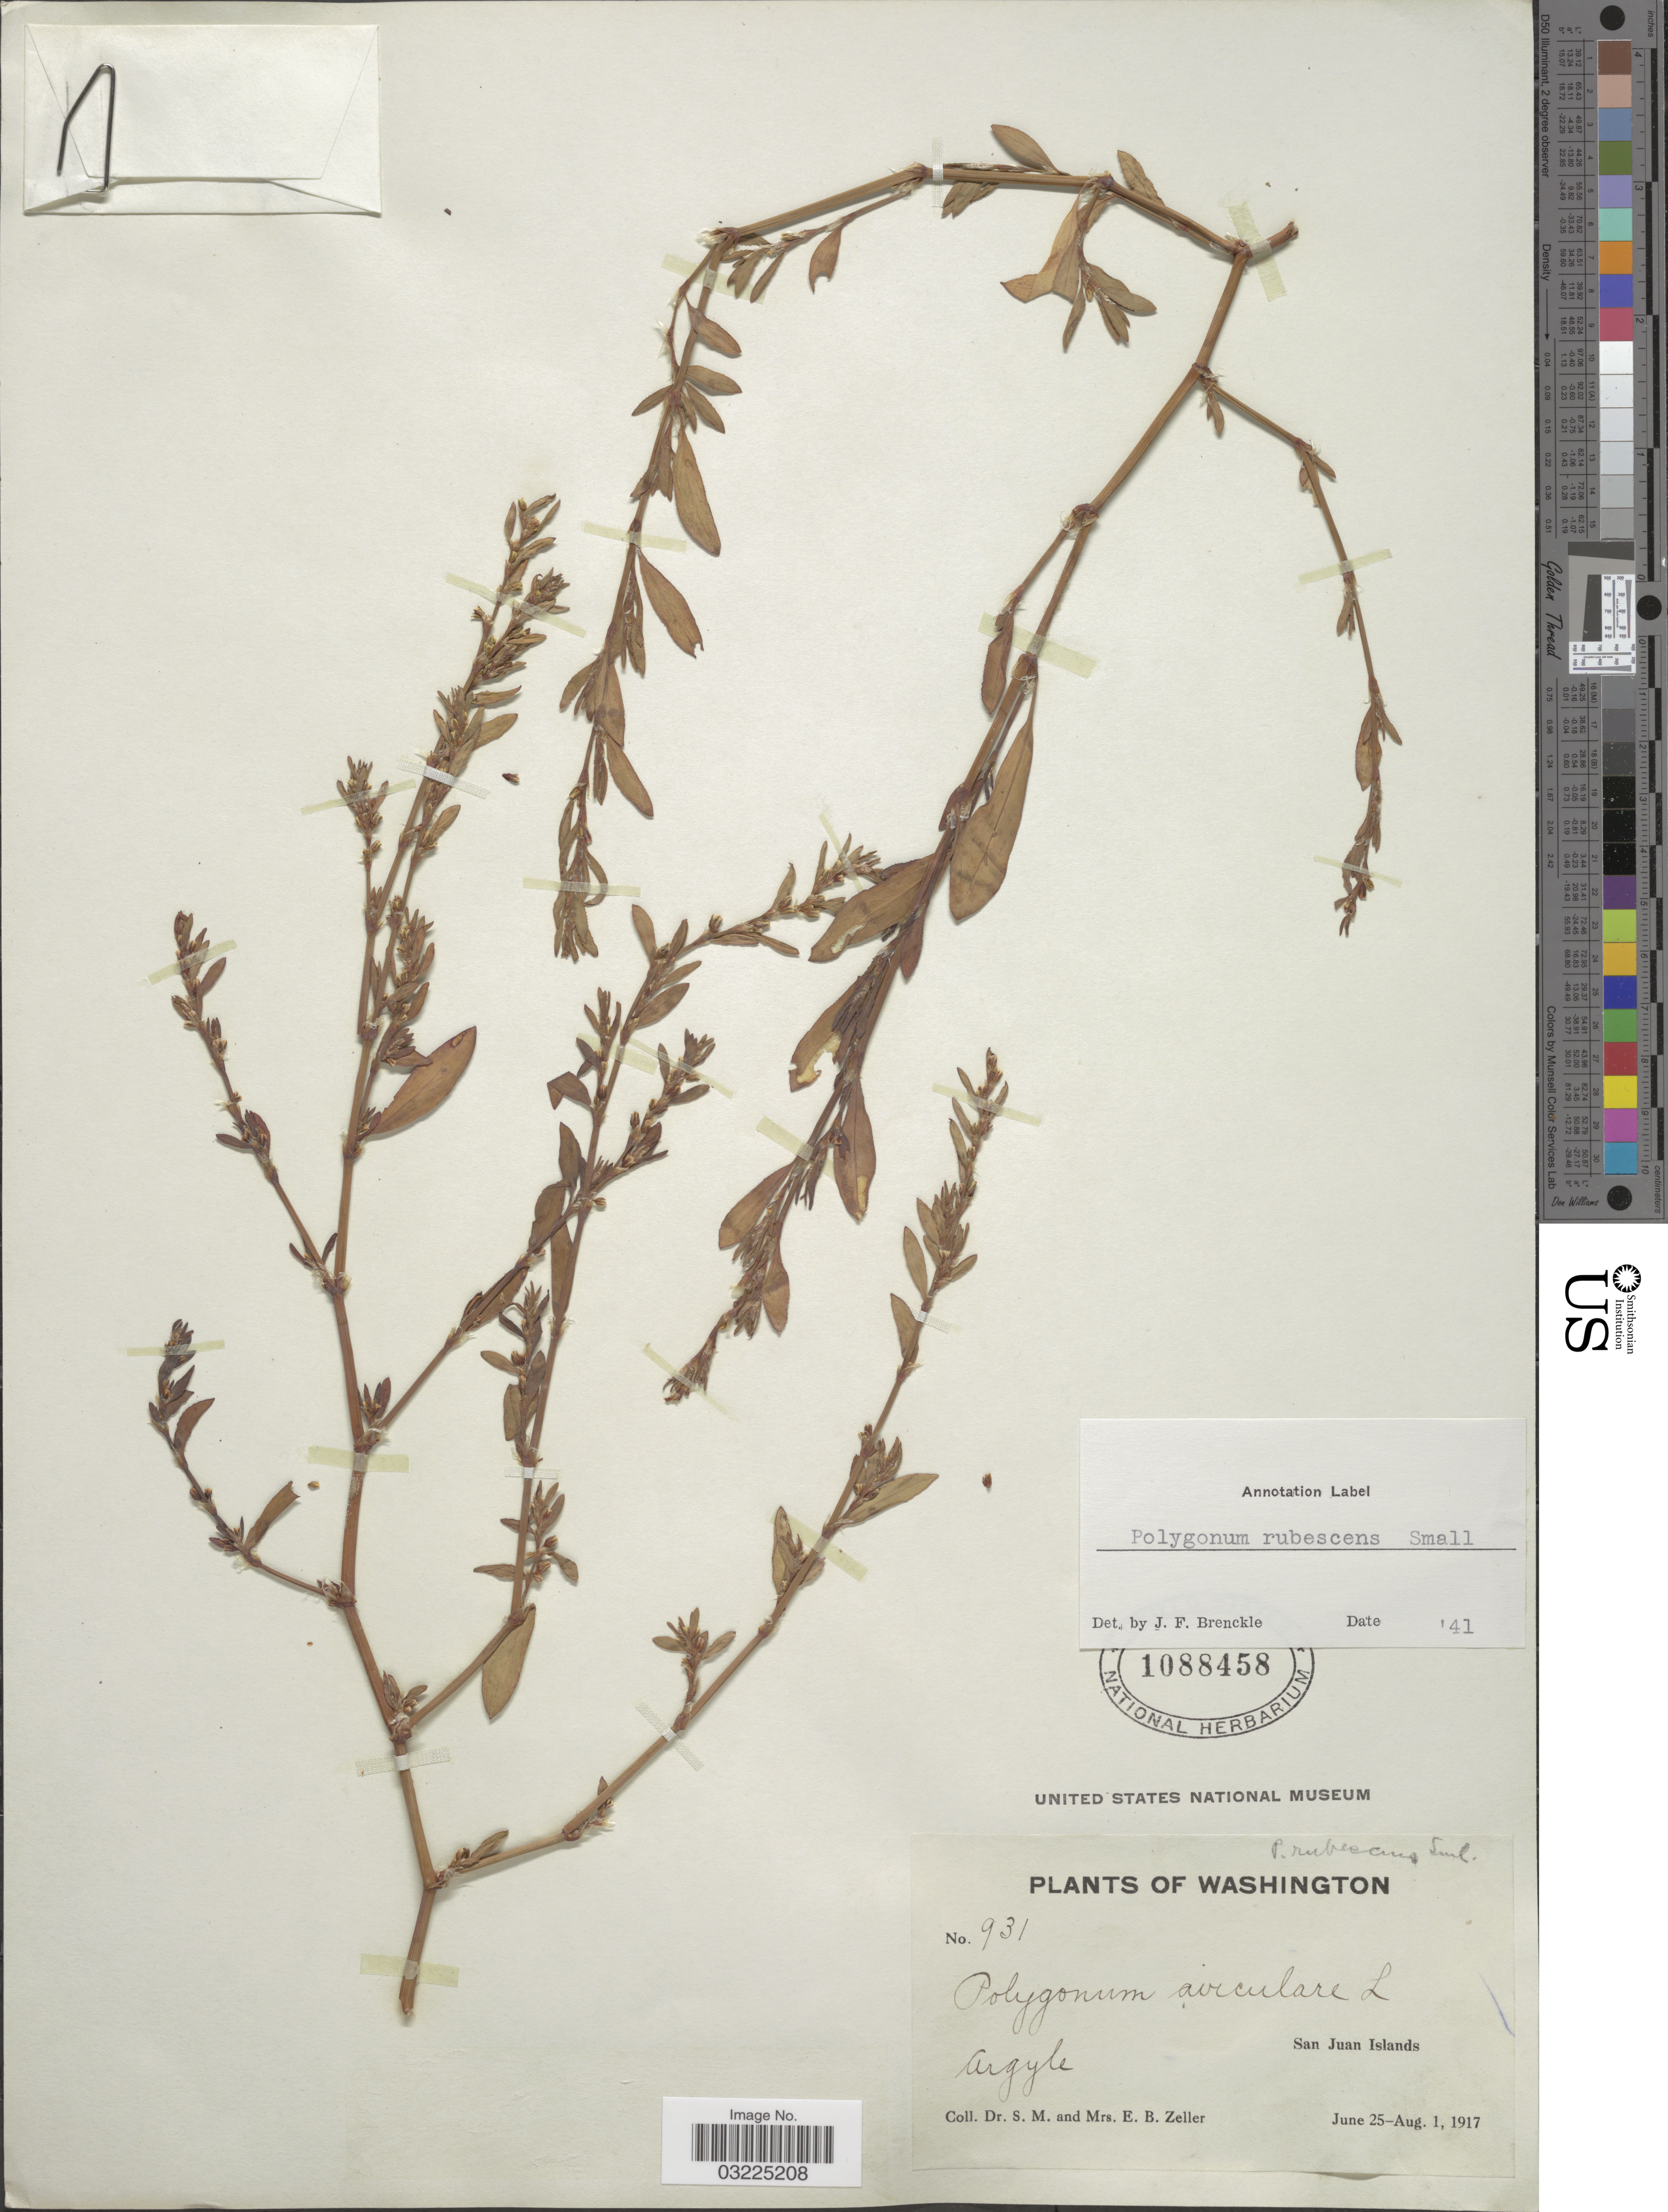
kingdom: Plantae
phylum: Tracheophyta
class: Magnoliopsida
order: Caryophyllales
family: Polygonaceae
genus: Polygonum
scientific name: Polygonum rubescens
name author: Small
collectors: S. Zeller & E. Zeller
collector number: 931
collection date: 1917-06-25/1917-08-01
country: United States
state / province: Washington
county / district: San Juan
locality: San Juan Islands.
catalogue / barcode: US 1088458